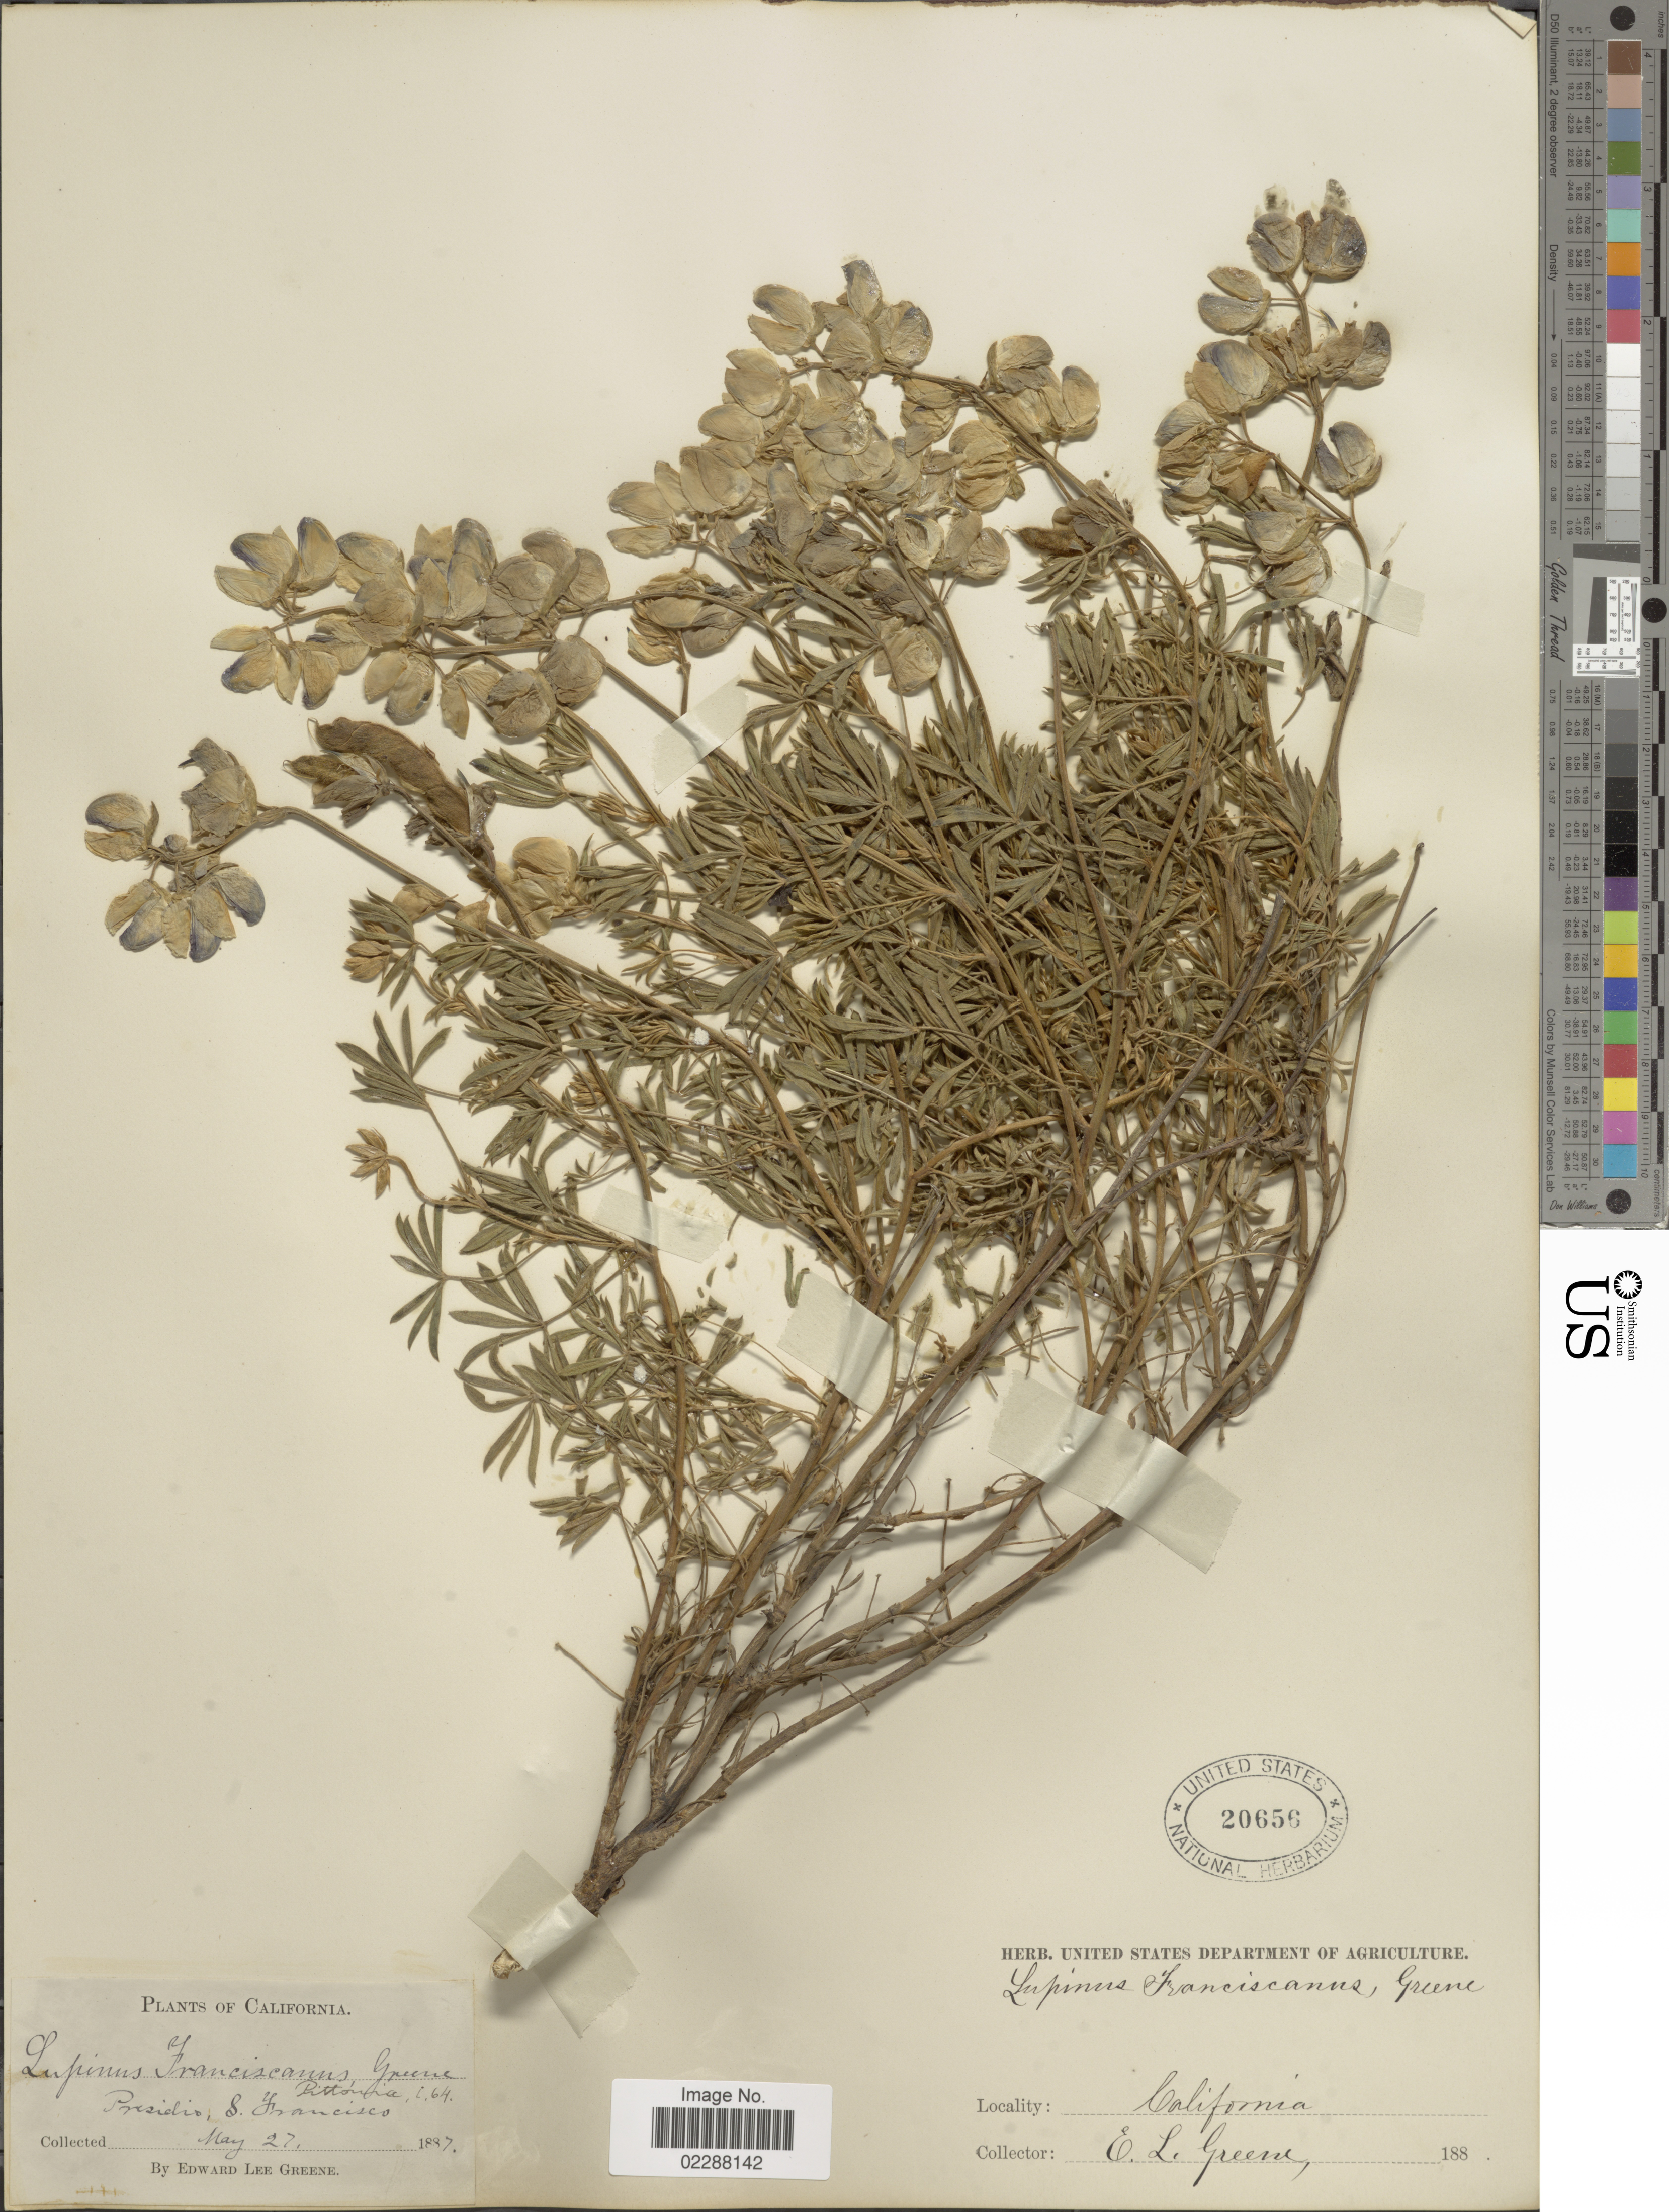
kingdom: Plantae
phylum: Tracheophyta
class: Magnoliopsida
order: Fabales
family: Fabaceae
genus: Lupinus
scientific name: Lupinus variicolor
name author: Steud.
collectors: E. L. Greene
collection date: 1887-05-27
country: United States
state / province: California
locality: Presidio, S. Francisco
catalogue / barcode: US 20656